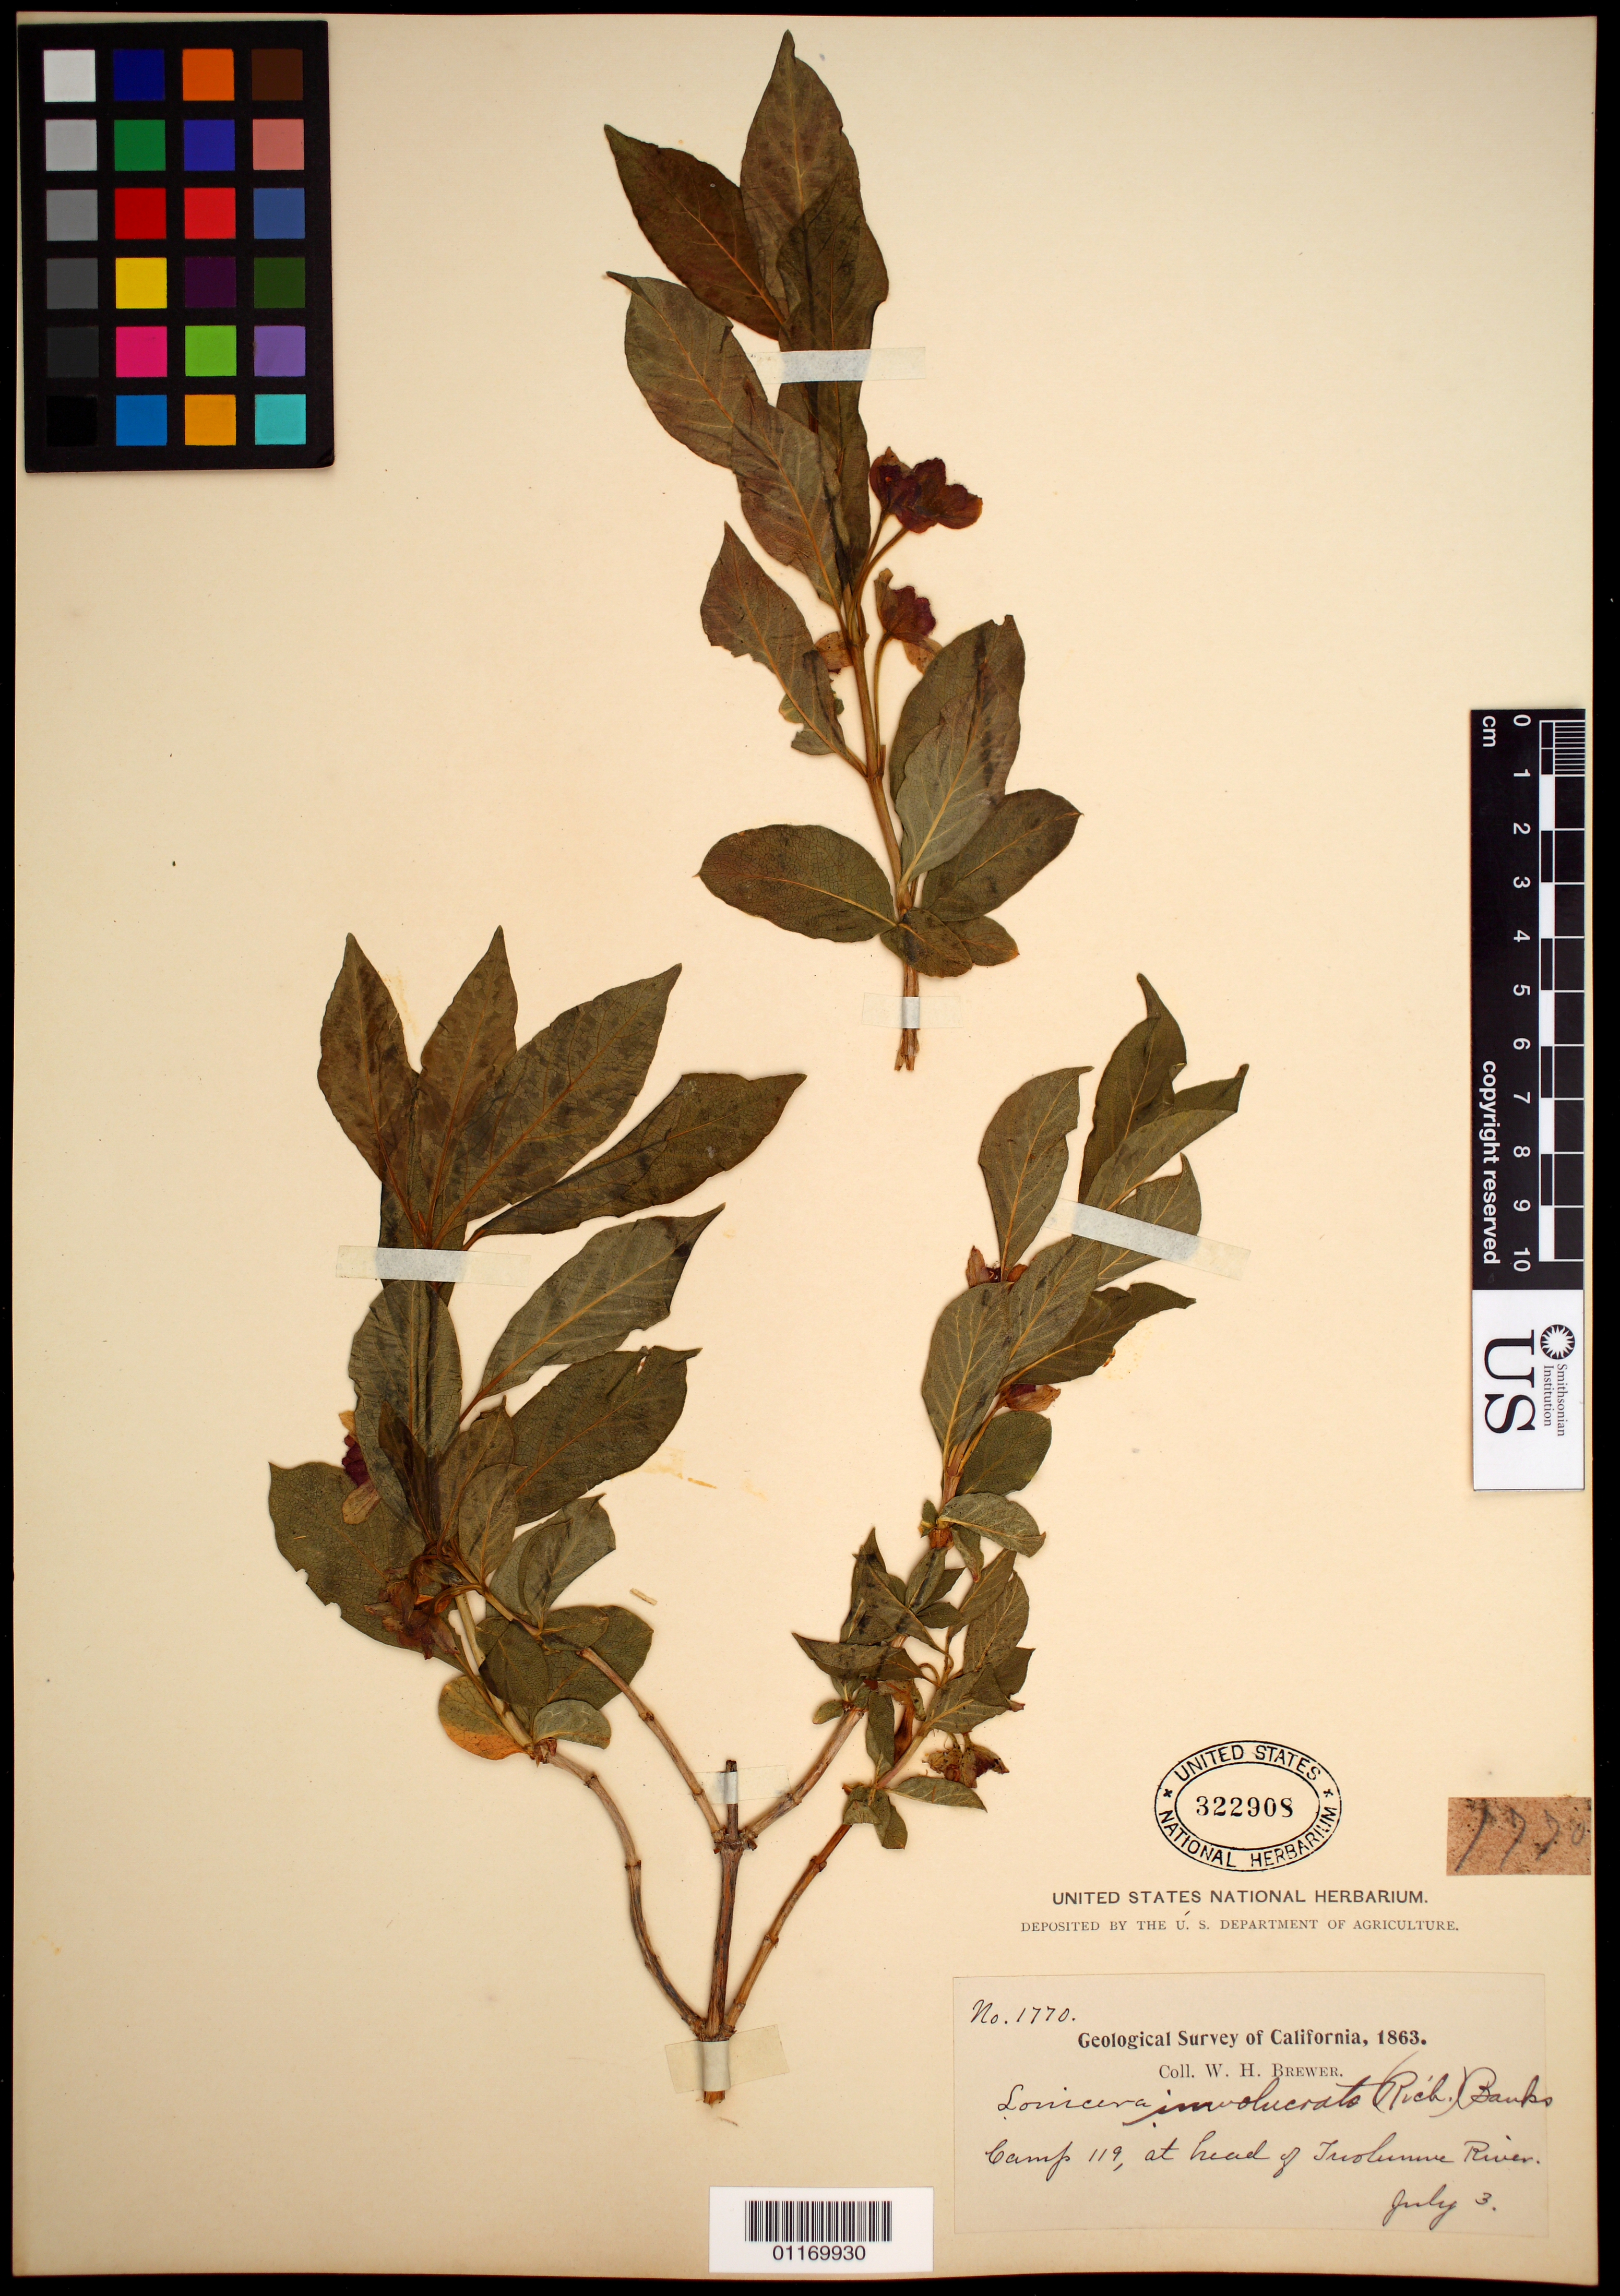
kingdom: Plantae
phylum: Tracheophyta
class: Magnoliopsida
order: Dipsacales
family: Caprifoliaceae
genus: Lonicera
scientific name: Lonicera involucrata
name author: (Richardson) Banks ex Spreng.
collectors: W. H. Brewer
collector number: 1770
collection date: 1863-07-03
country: United States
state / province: California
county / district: Tuolumne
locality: Camp 119, at head of Tuolumne River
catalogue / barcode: US 322908